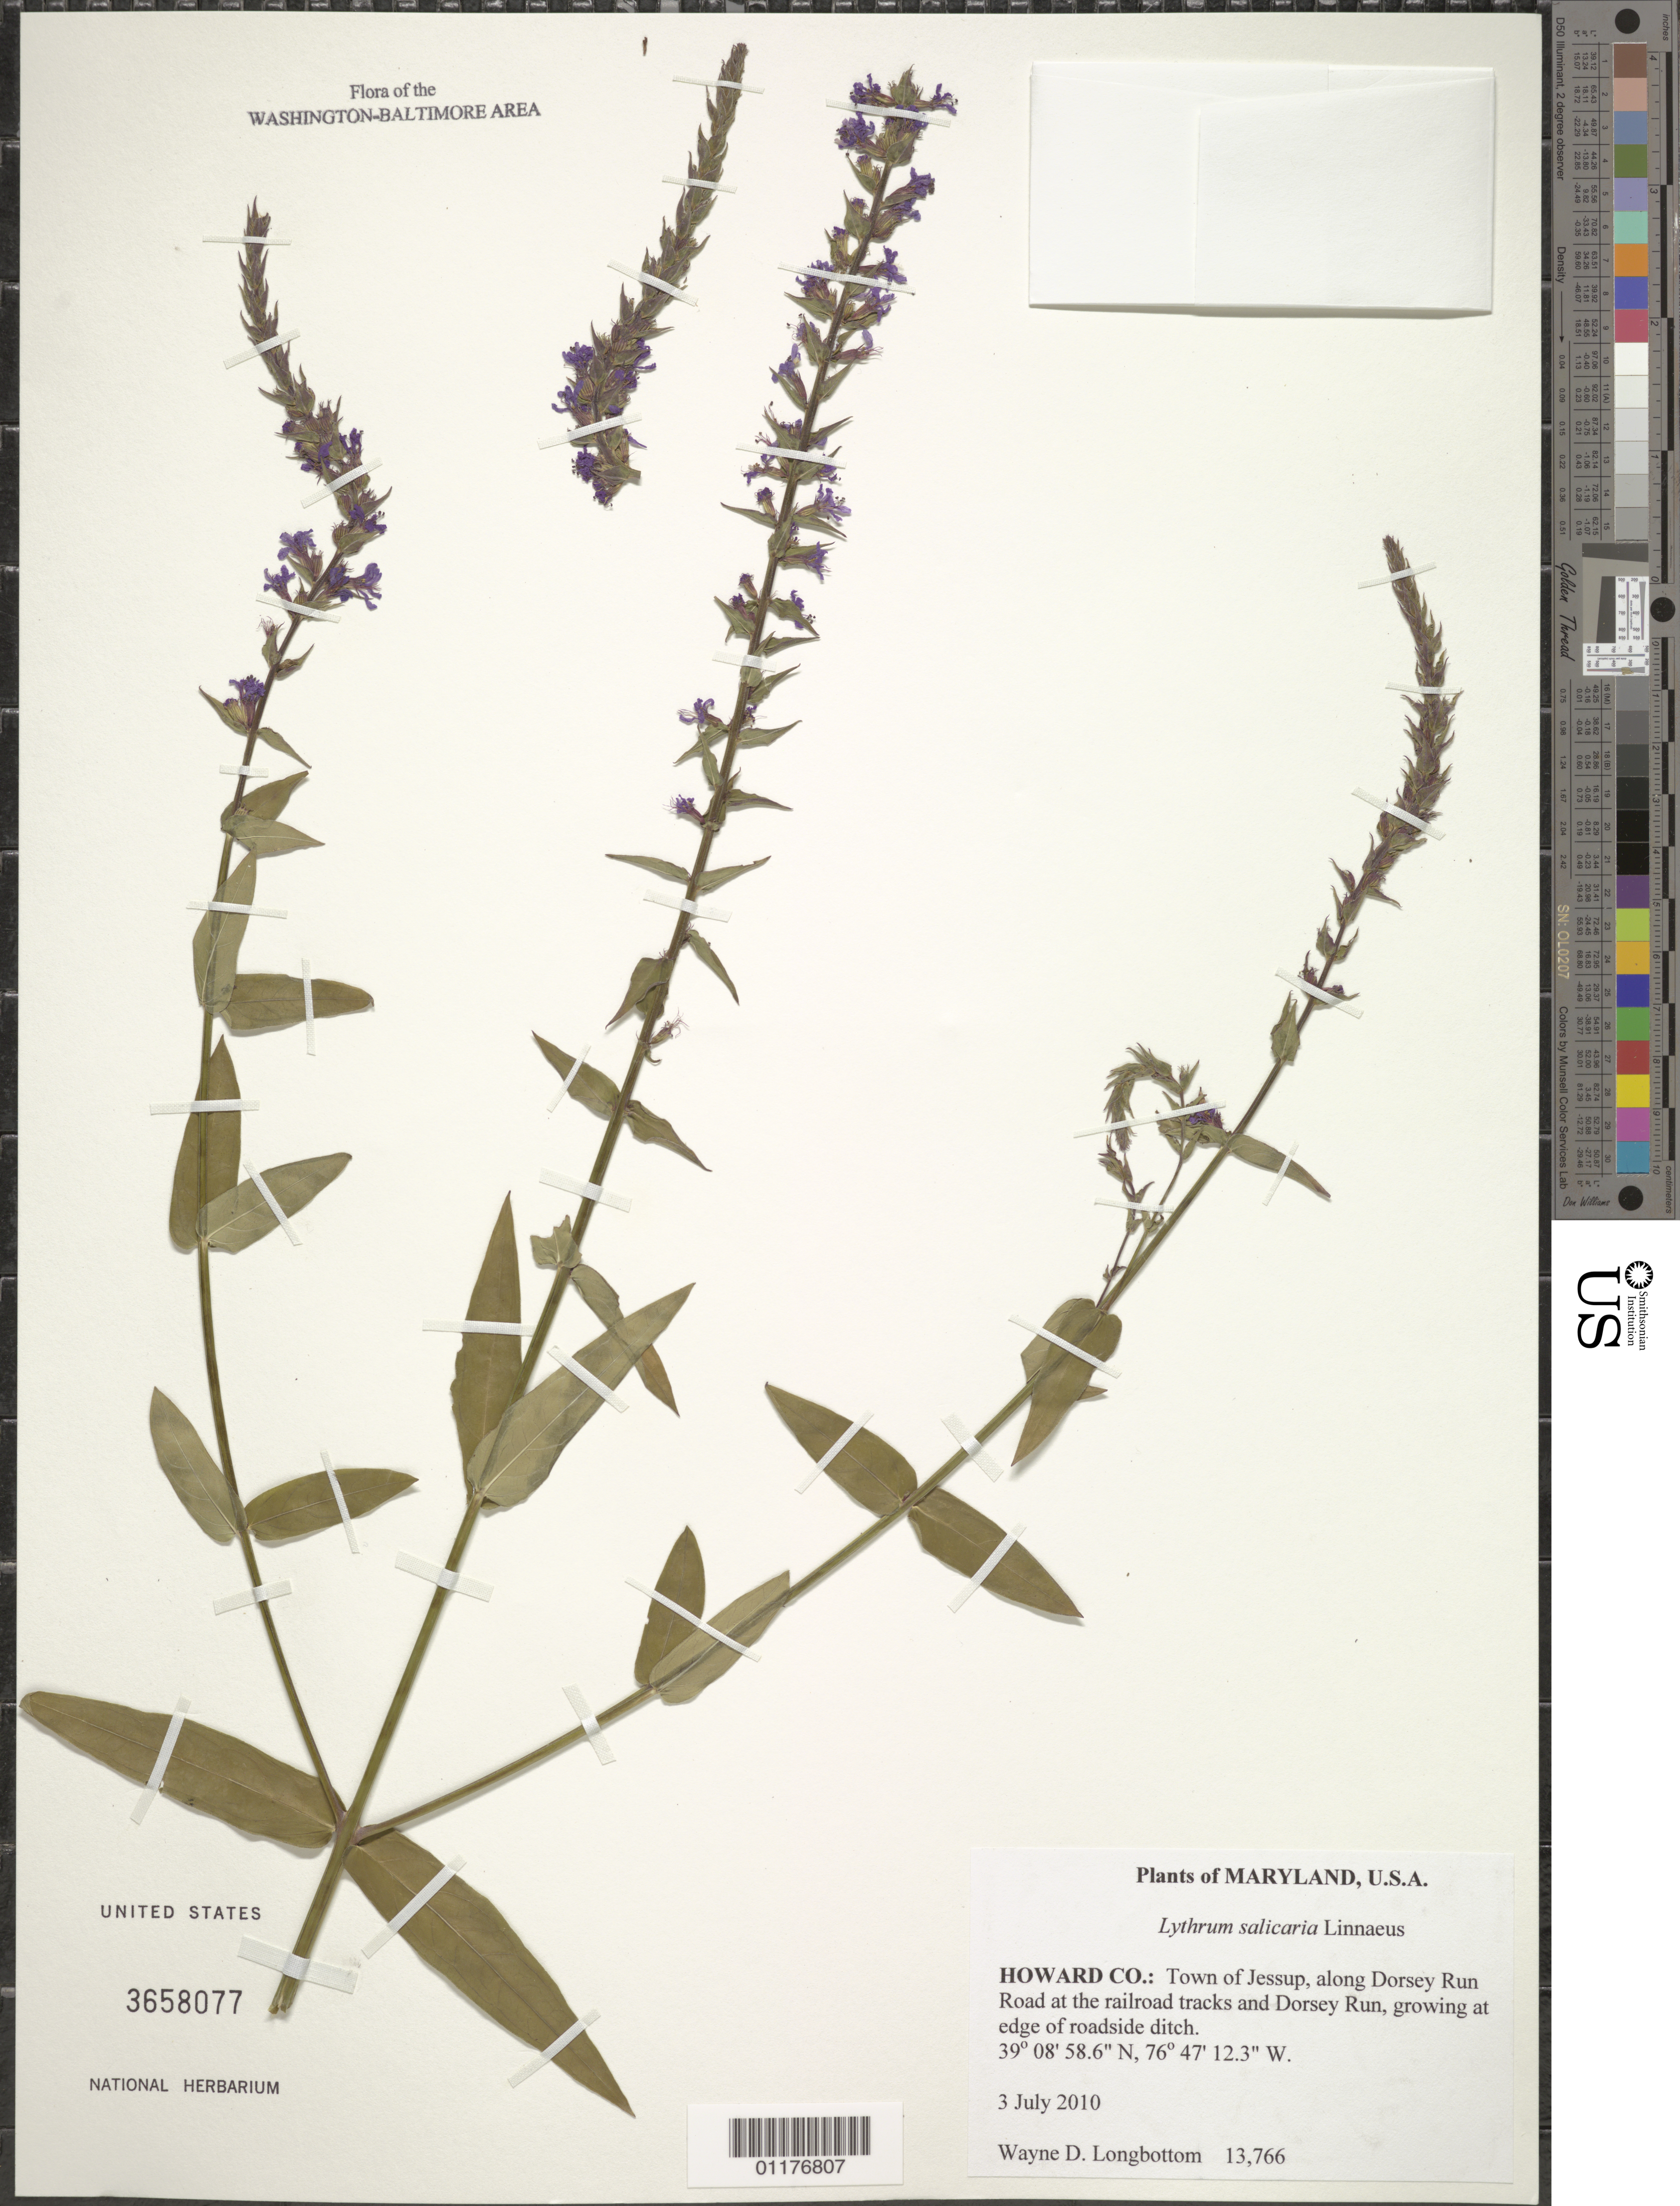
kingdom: Plantae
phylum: Tracheophyta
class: Magnoliopsida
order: Myrtales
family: Lythraceae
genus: Lythrum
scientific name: Lythrum salicaria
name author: L.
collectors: D. Longbottom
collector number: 13766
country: United States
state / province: Maryland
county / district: Howard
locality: Jessup, along Dorsey Run Road at the railroad tracks and Dorsey Run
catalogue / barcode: US 3658077